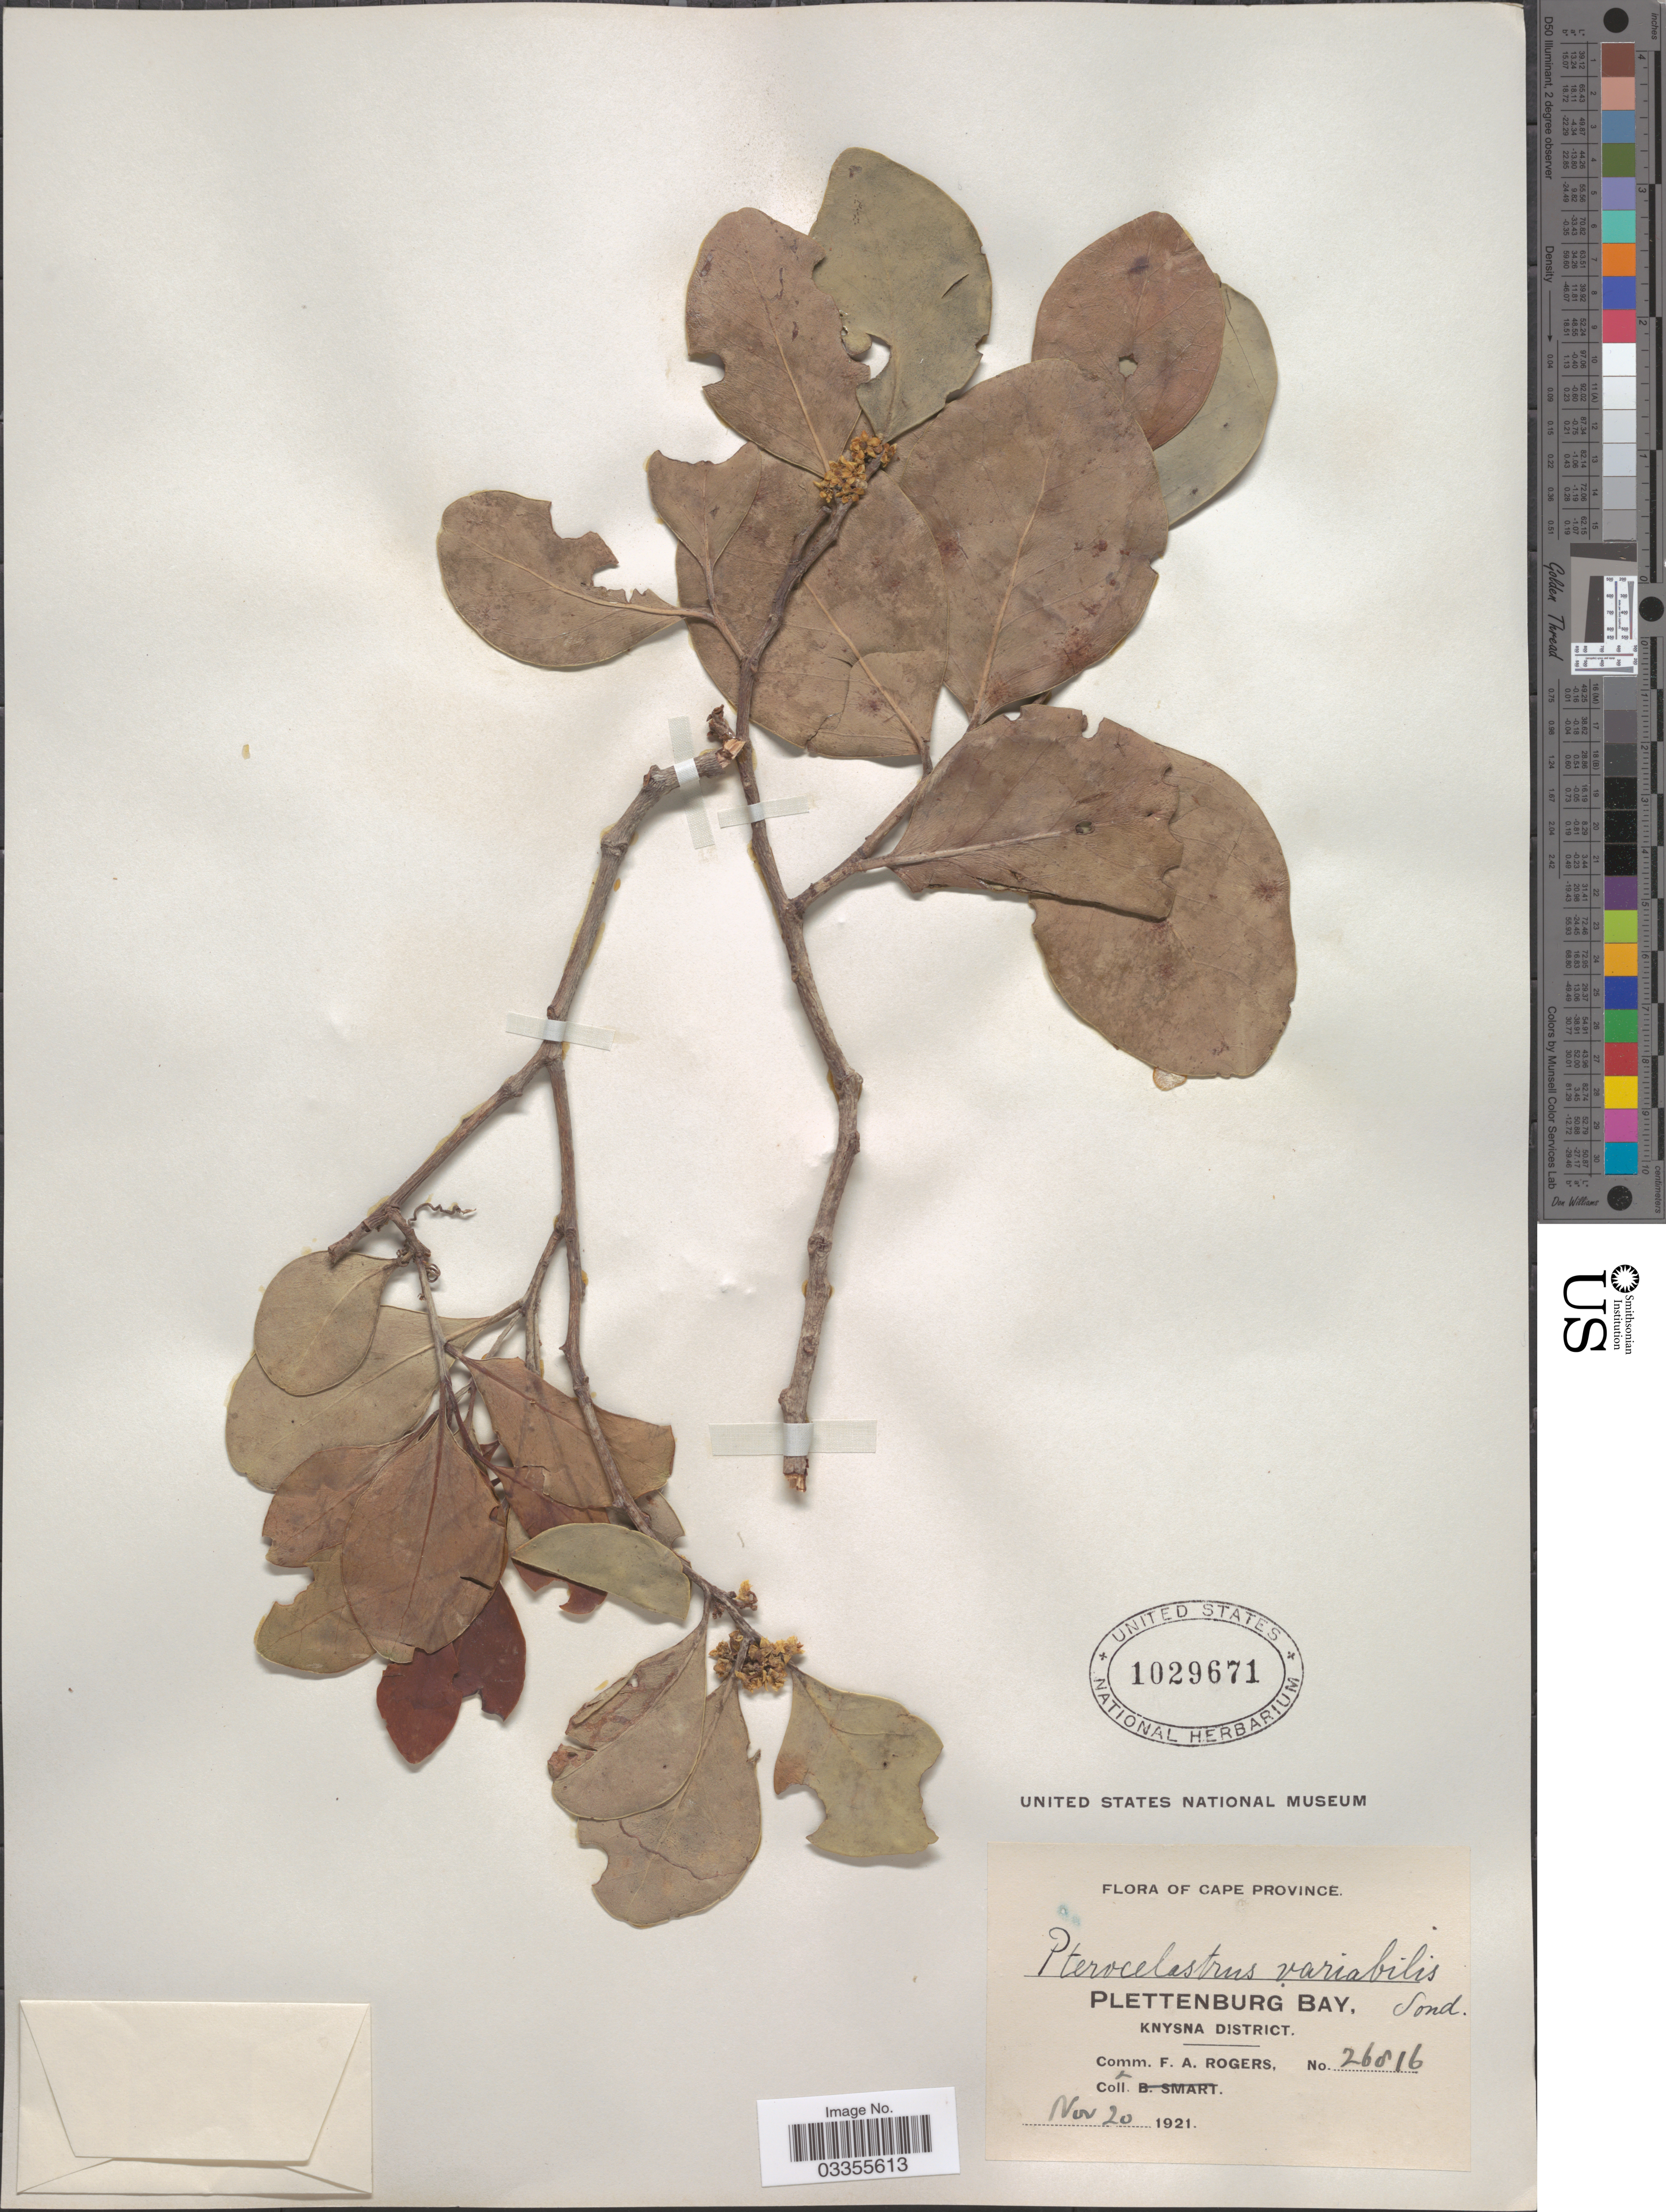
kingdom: Plantae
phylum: Tracheophyta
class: Magnoliopsida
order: Celastrales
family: Celastraceae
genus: Pterocelastrus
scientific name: Pterocelastrus tricuspidatus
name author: Walp.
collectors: F. A. Rogers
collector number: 26816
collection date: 1921-11-20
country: South Africa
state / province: Western Cape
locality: Plettenburg Bay, Knysna District.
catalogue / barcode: US 1029671